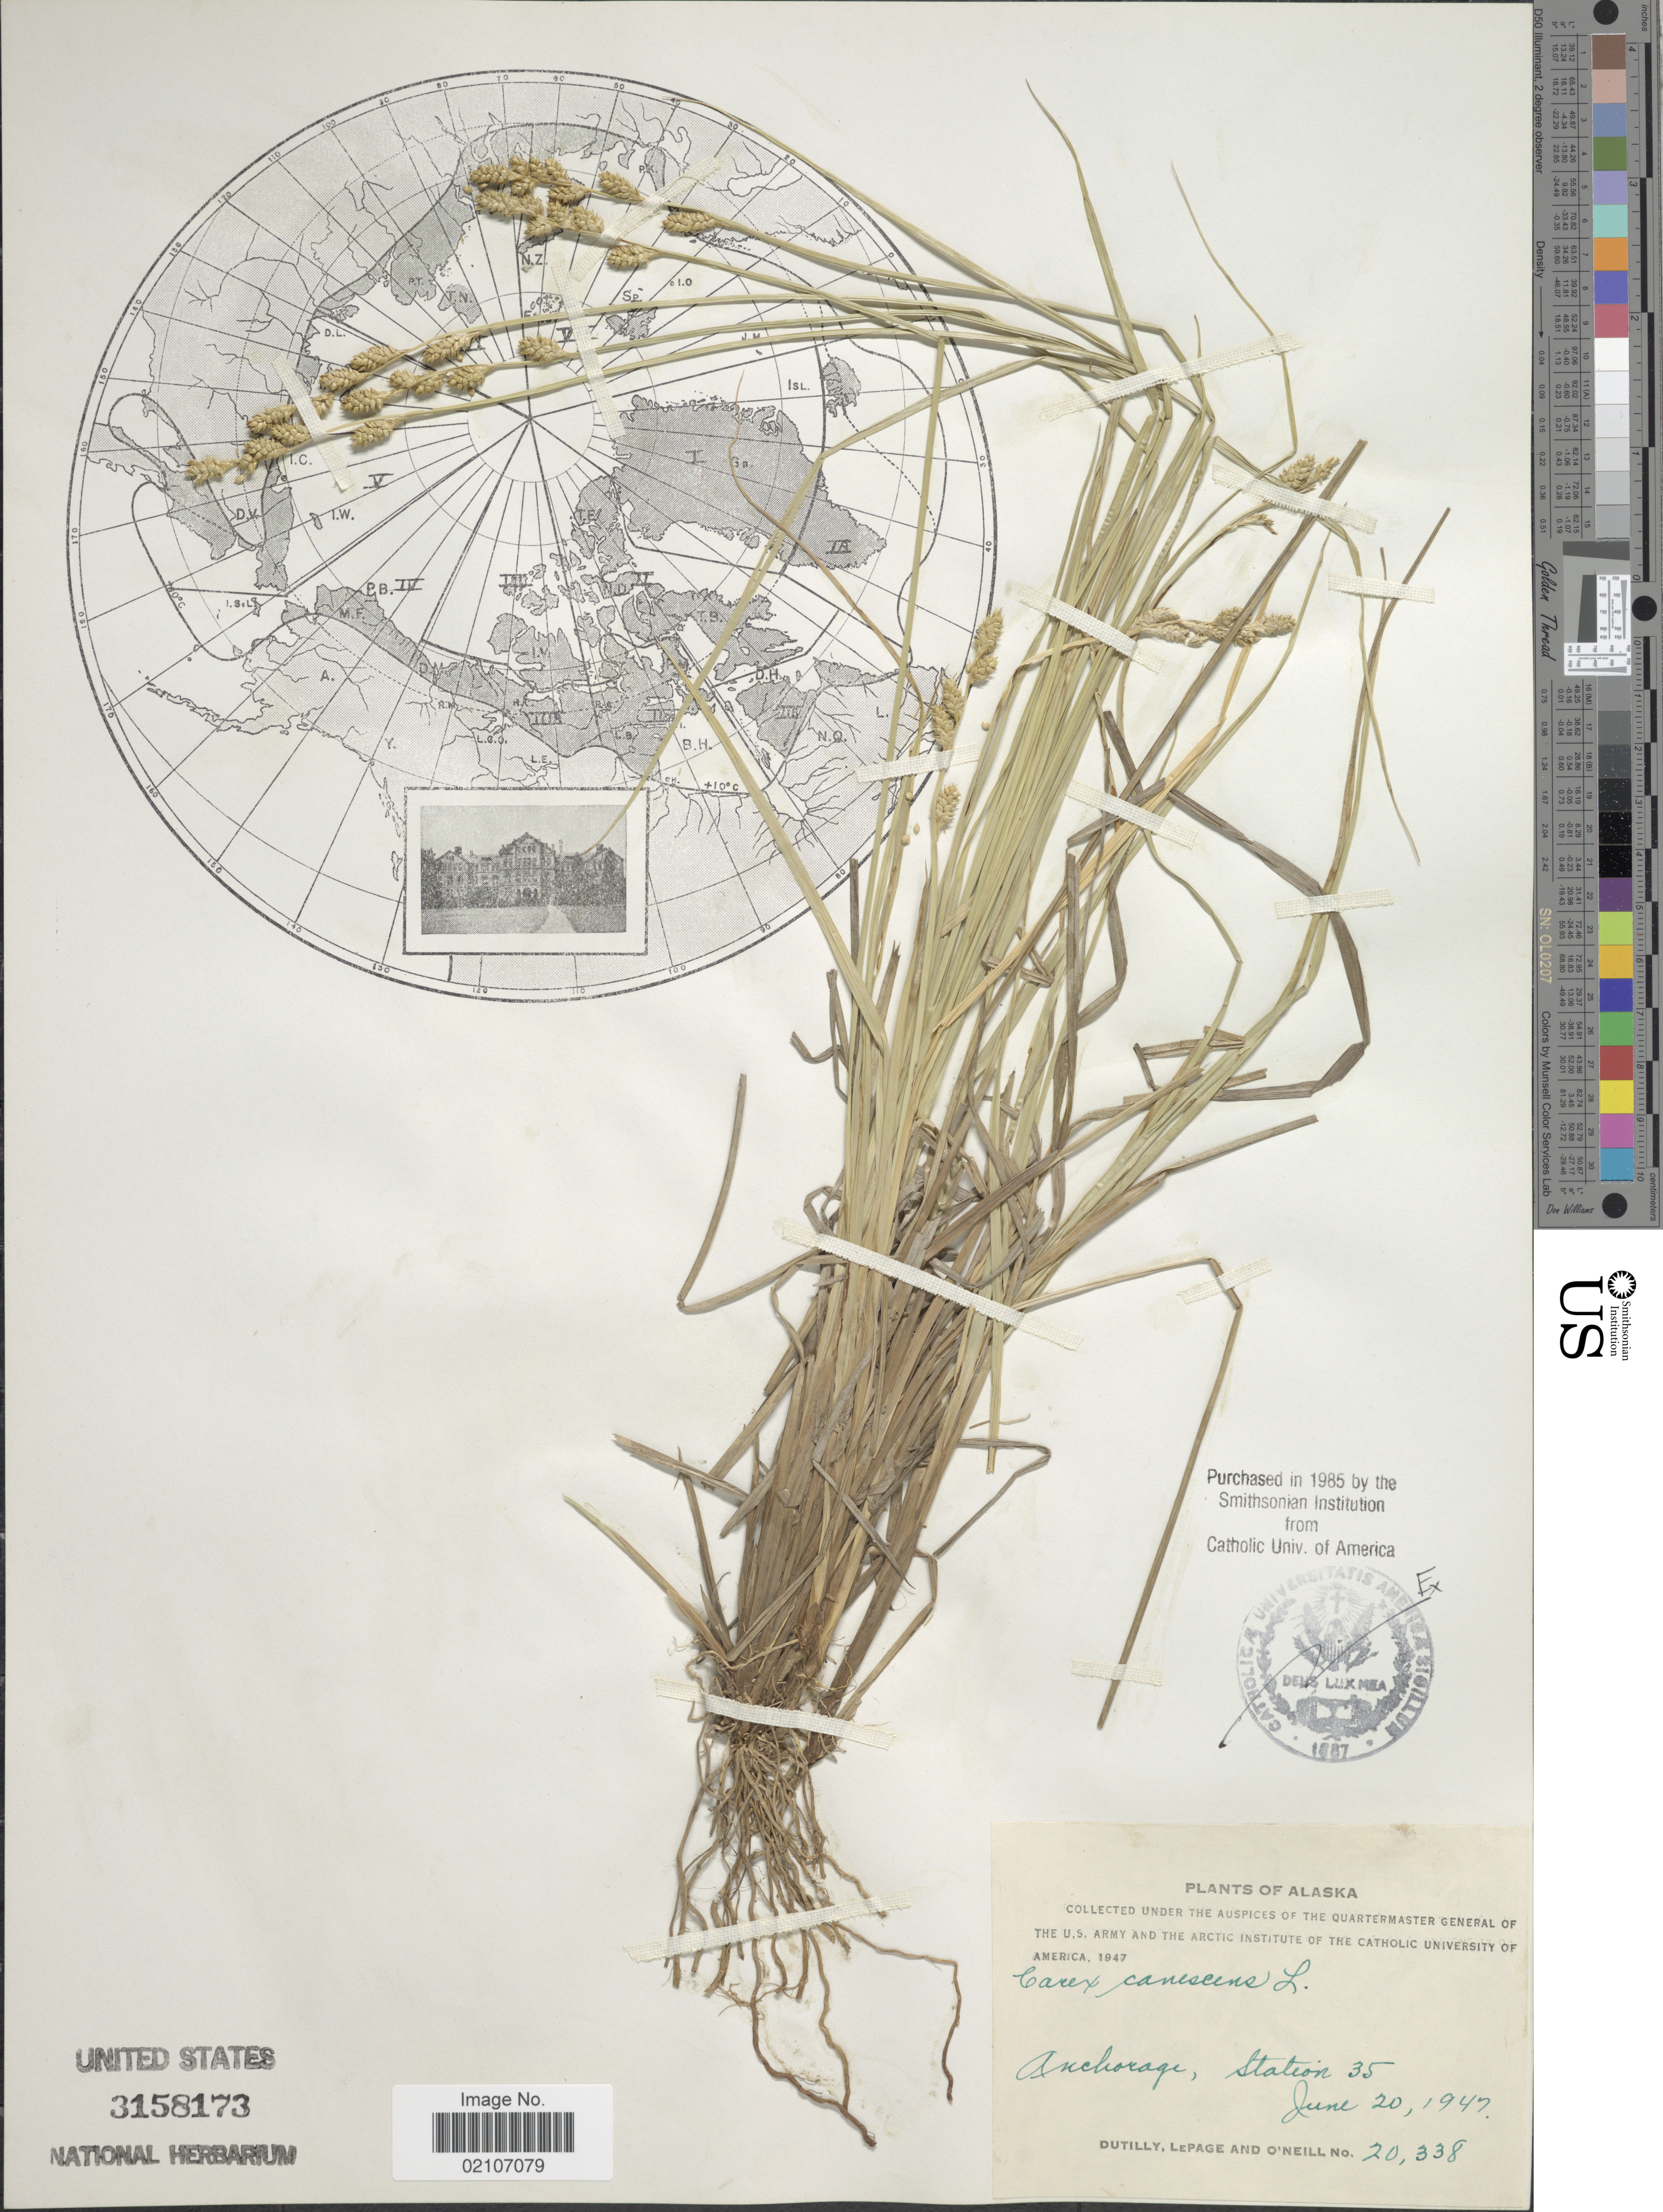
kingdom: Plantae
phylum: Tracheophyta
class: Liliopsida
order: Poales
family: Cyperaceae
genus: Carex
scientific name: Carex canescens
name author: L.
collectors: -. Dutilly, -. LePage & O'Neil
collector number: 20338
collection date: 1947-06-20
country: United States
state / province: Alaska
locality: Anchorage, Station 35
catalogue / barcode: US 3158173